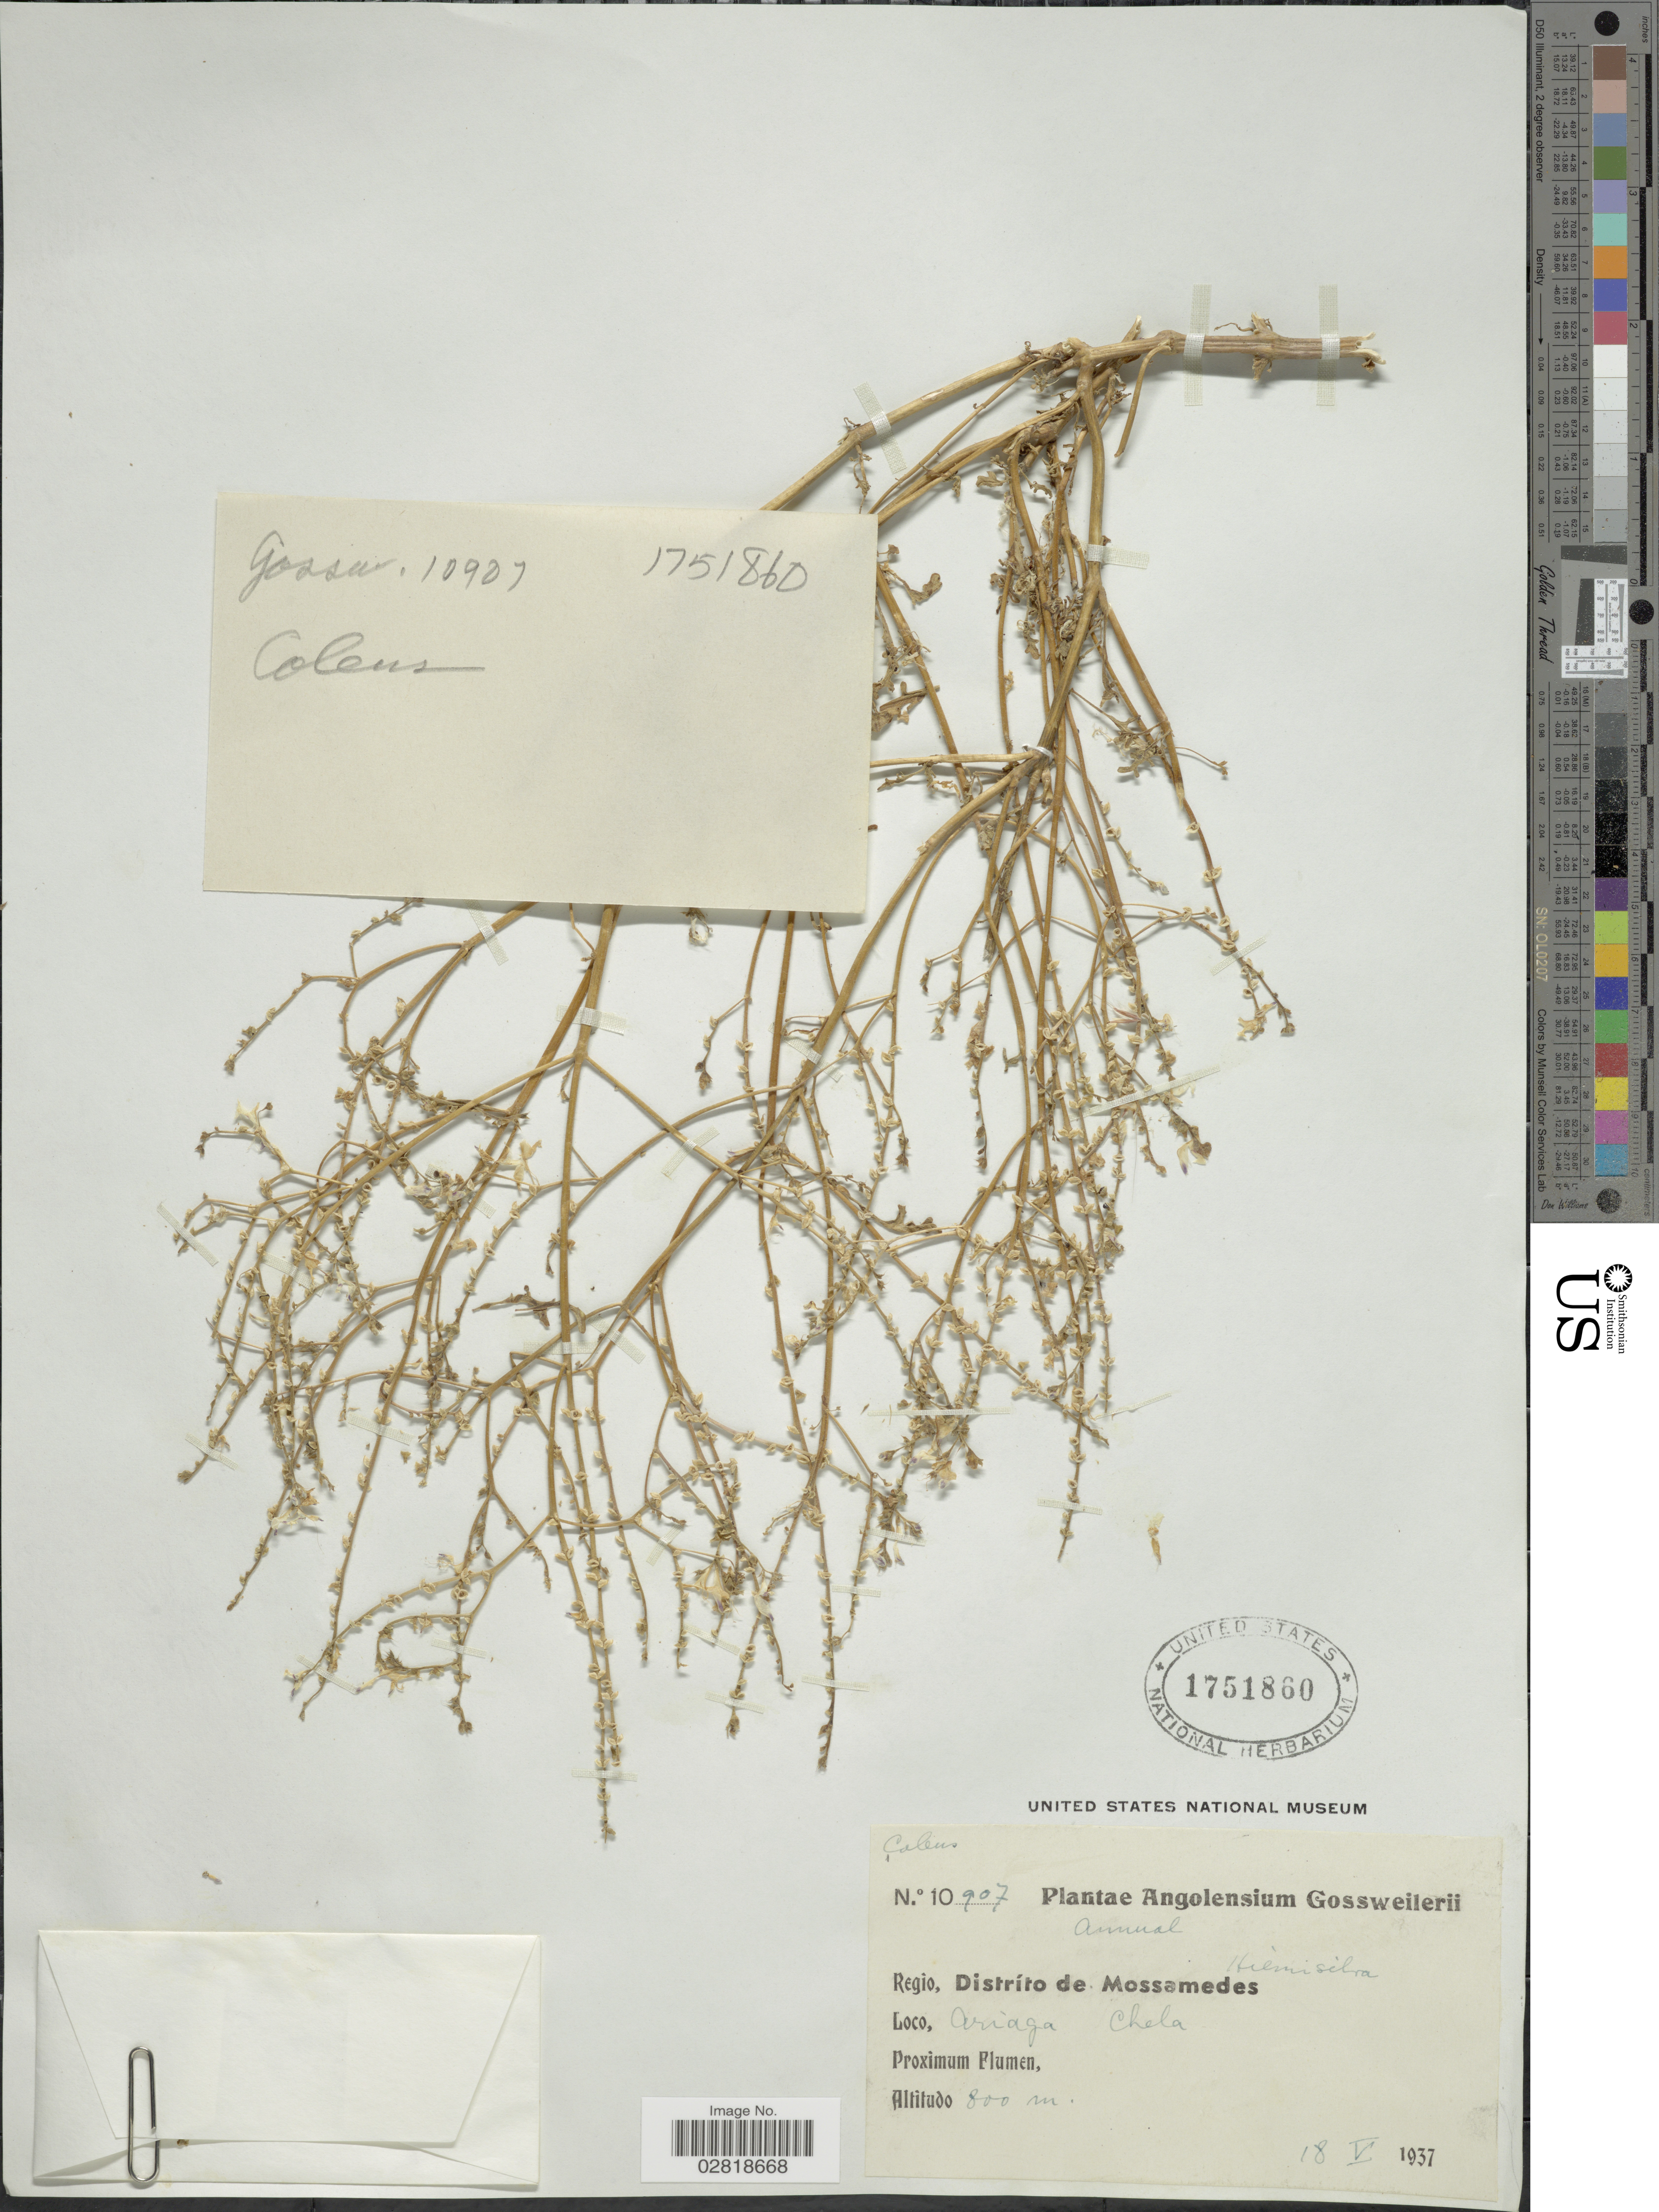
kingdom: Plantae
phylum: Tracheophyta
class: Magnoliopsida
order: Lamiales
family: Lamiaceae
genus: Plectranthus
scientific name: Plectranthus sp.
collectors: -. Gossweiler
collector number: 10907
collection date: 1937-05-18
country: Angola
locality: Regio, Distríto de Mossamedes. Ariaga Chela.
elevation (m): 800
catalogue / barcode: US 1751860